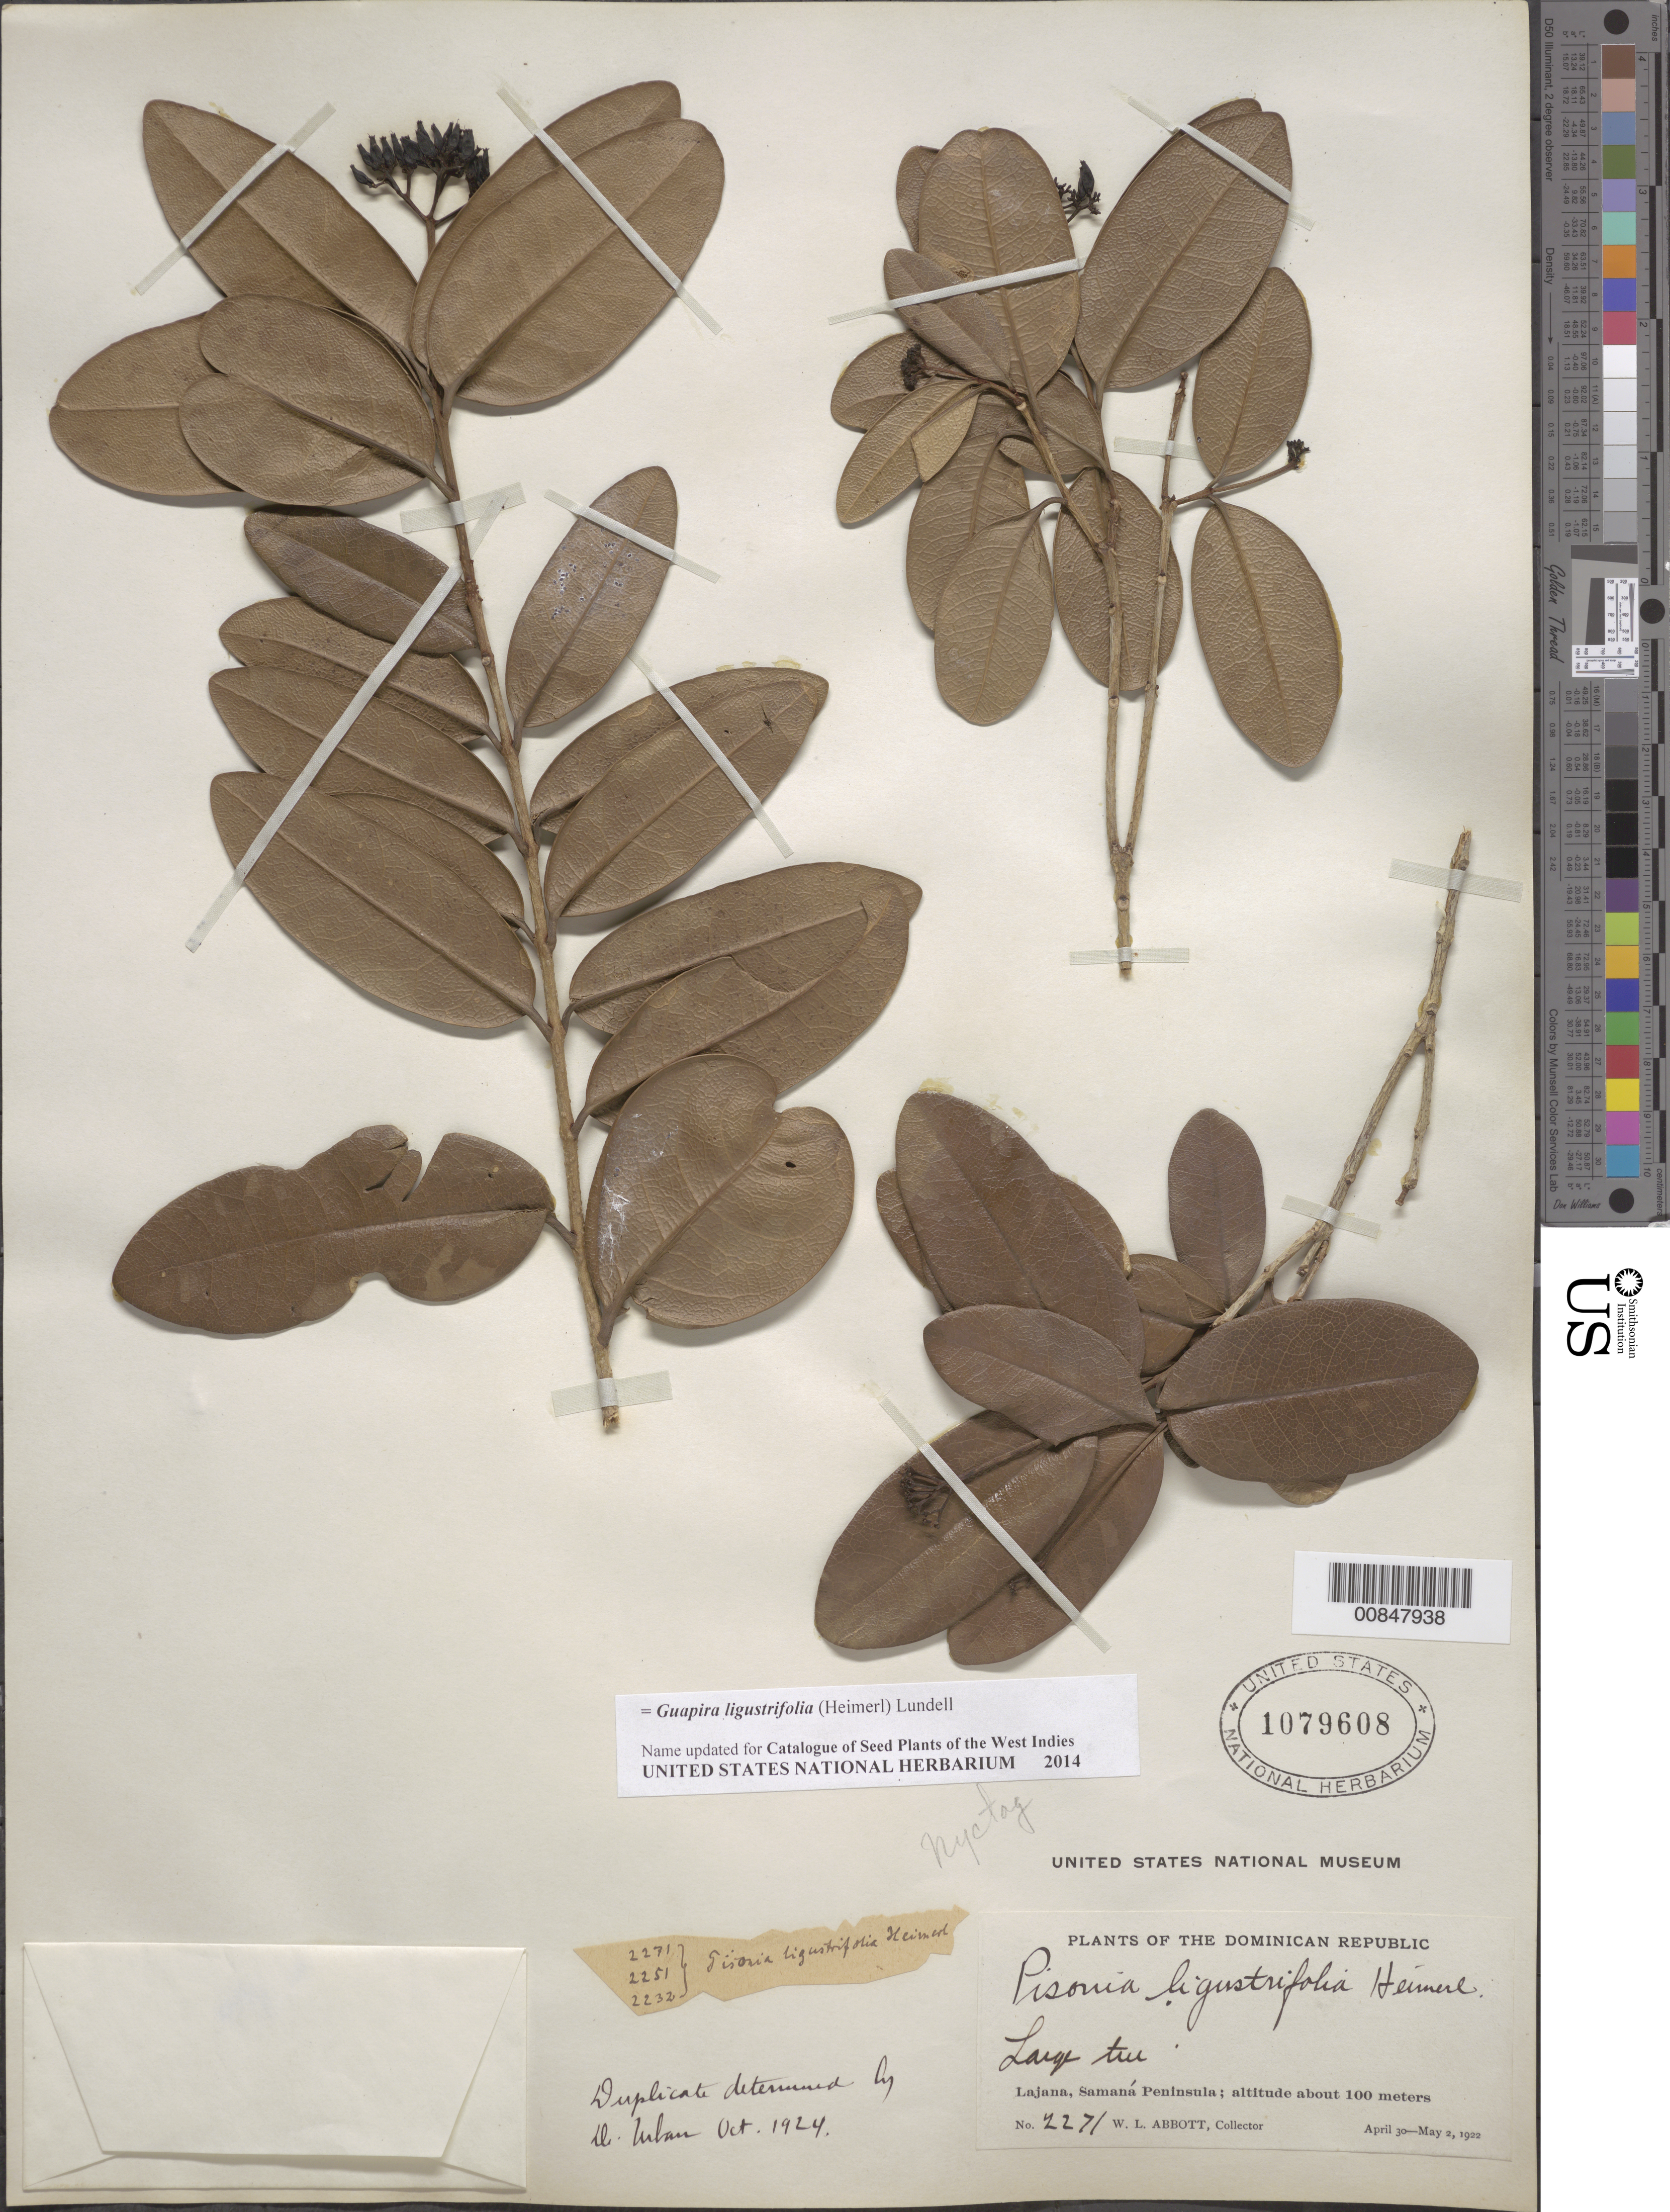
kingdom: Plantae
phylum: Tracheophyta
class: Magnoliopsida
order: Caryophyllales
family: Nyctaginaceae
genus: Guapira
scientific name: Guapira ligustrifolia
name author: (Heimerl) Lundell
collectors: W. L. Abbott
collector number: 2271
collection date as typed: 30 Apr 1922 to 02 May 1922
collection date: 1922-04-30/1922-05-02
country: Dominican Republic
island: Hispaniola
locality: Lajana, Samaná Peninsula.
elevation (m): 100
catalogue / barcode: US 1079608